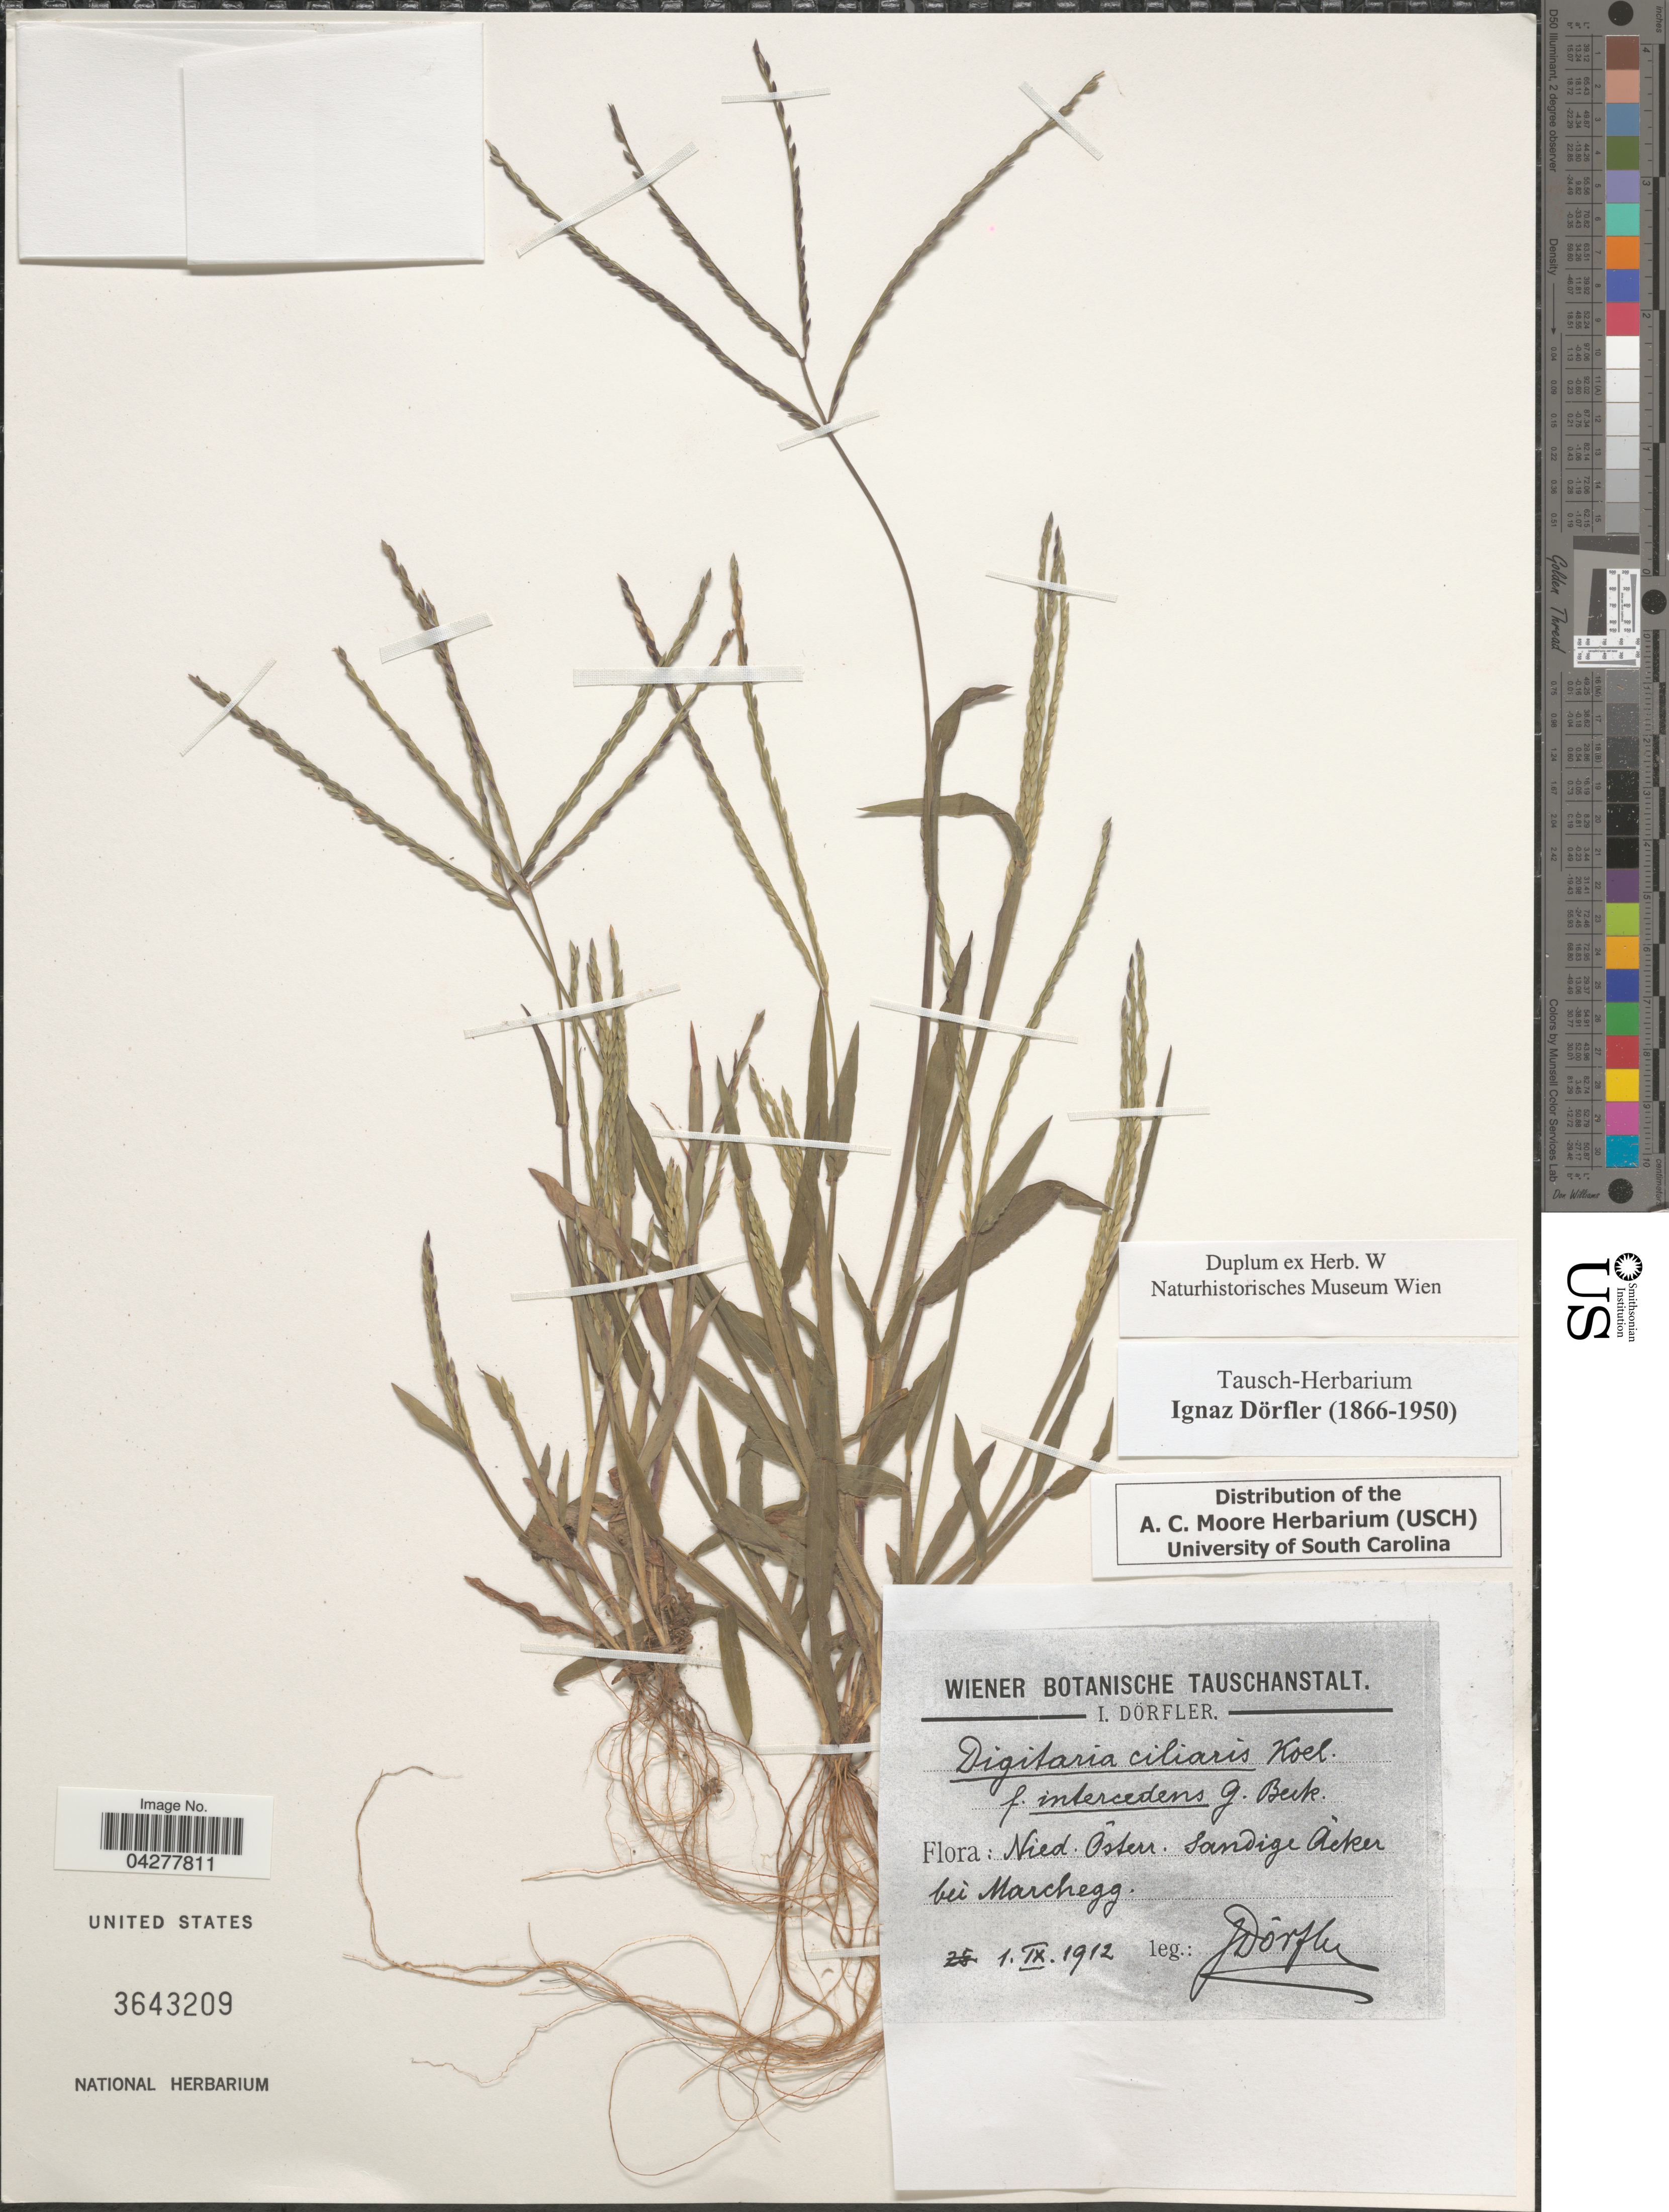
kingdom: Plantae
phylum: Tracheophyta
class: Liliopsida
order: Poales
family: Poaceae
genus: Digitaria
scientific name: Digitaria ciliaris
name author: (Retz.) Koeler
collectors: I. Dörfler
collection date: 1912-09-01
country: Austria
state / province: Niederosterreich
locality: Nied. Ôsterr. Sandige Âcker bei Marchegg.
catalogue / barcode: US 3643209